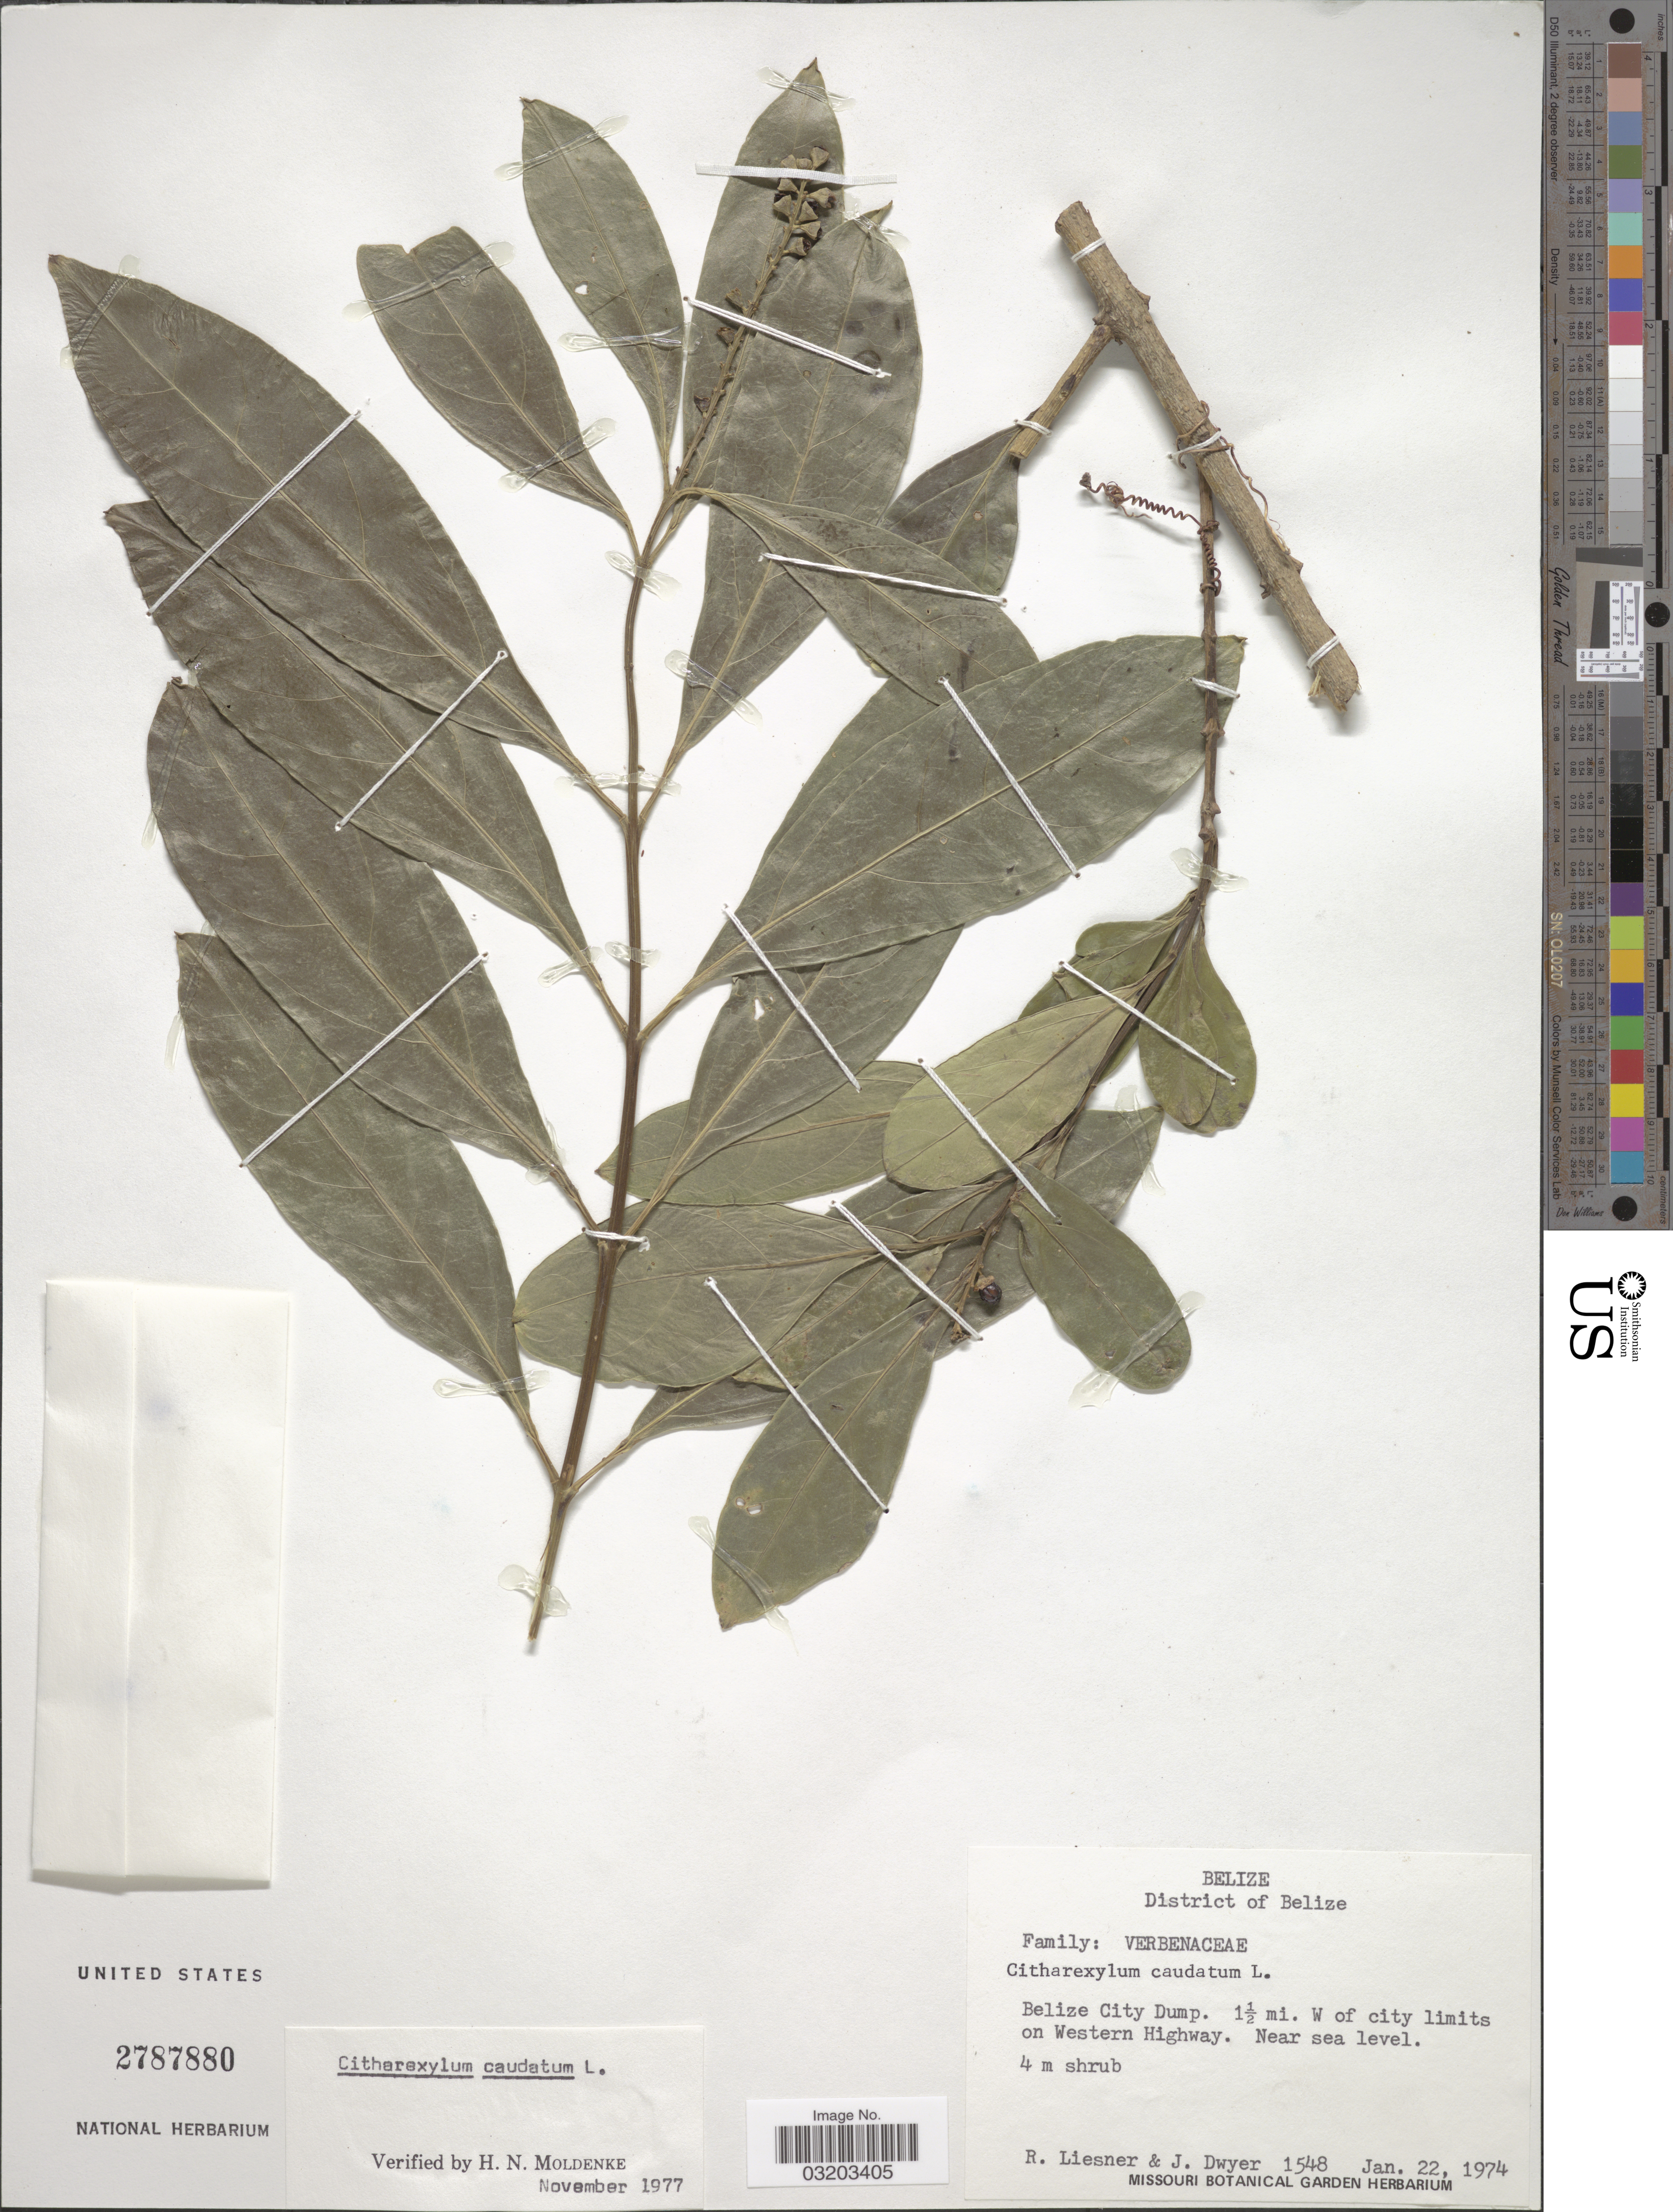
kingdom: Plantae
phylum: Tracheophyta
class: Magnoliopsida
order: Lamiales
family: Verbenaceae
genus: Citharexylum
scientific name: Citharexylum caudatum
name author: L.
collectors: R. L. Liesner & J. Dwyer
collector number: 1548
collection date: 1974-01-22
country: Belize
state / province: Belize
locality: District of Belize. Belize City Dump. 1½mi. W of city limits on Western Highway.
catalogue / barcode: US 2787880